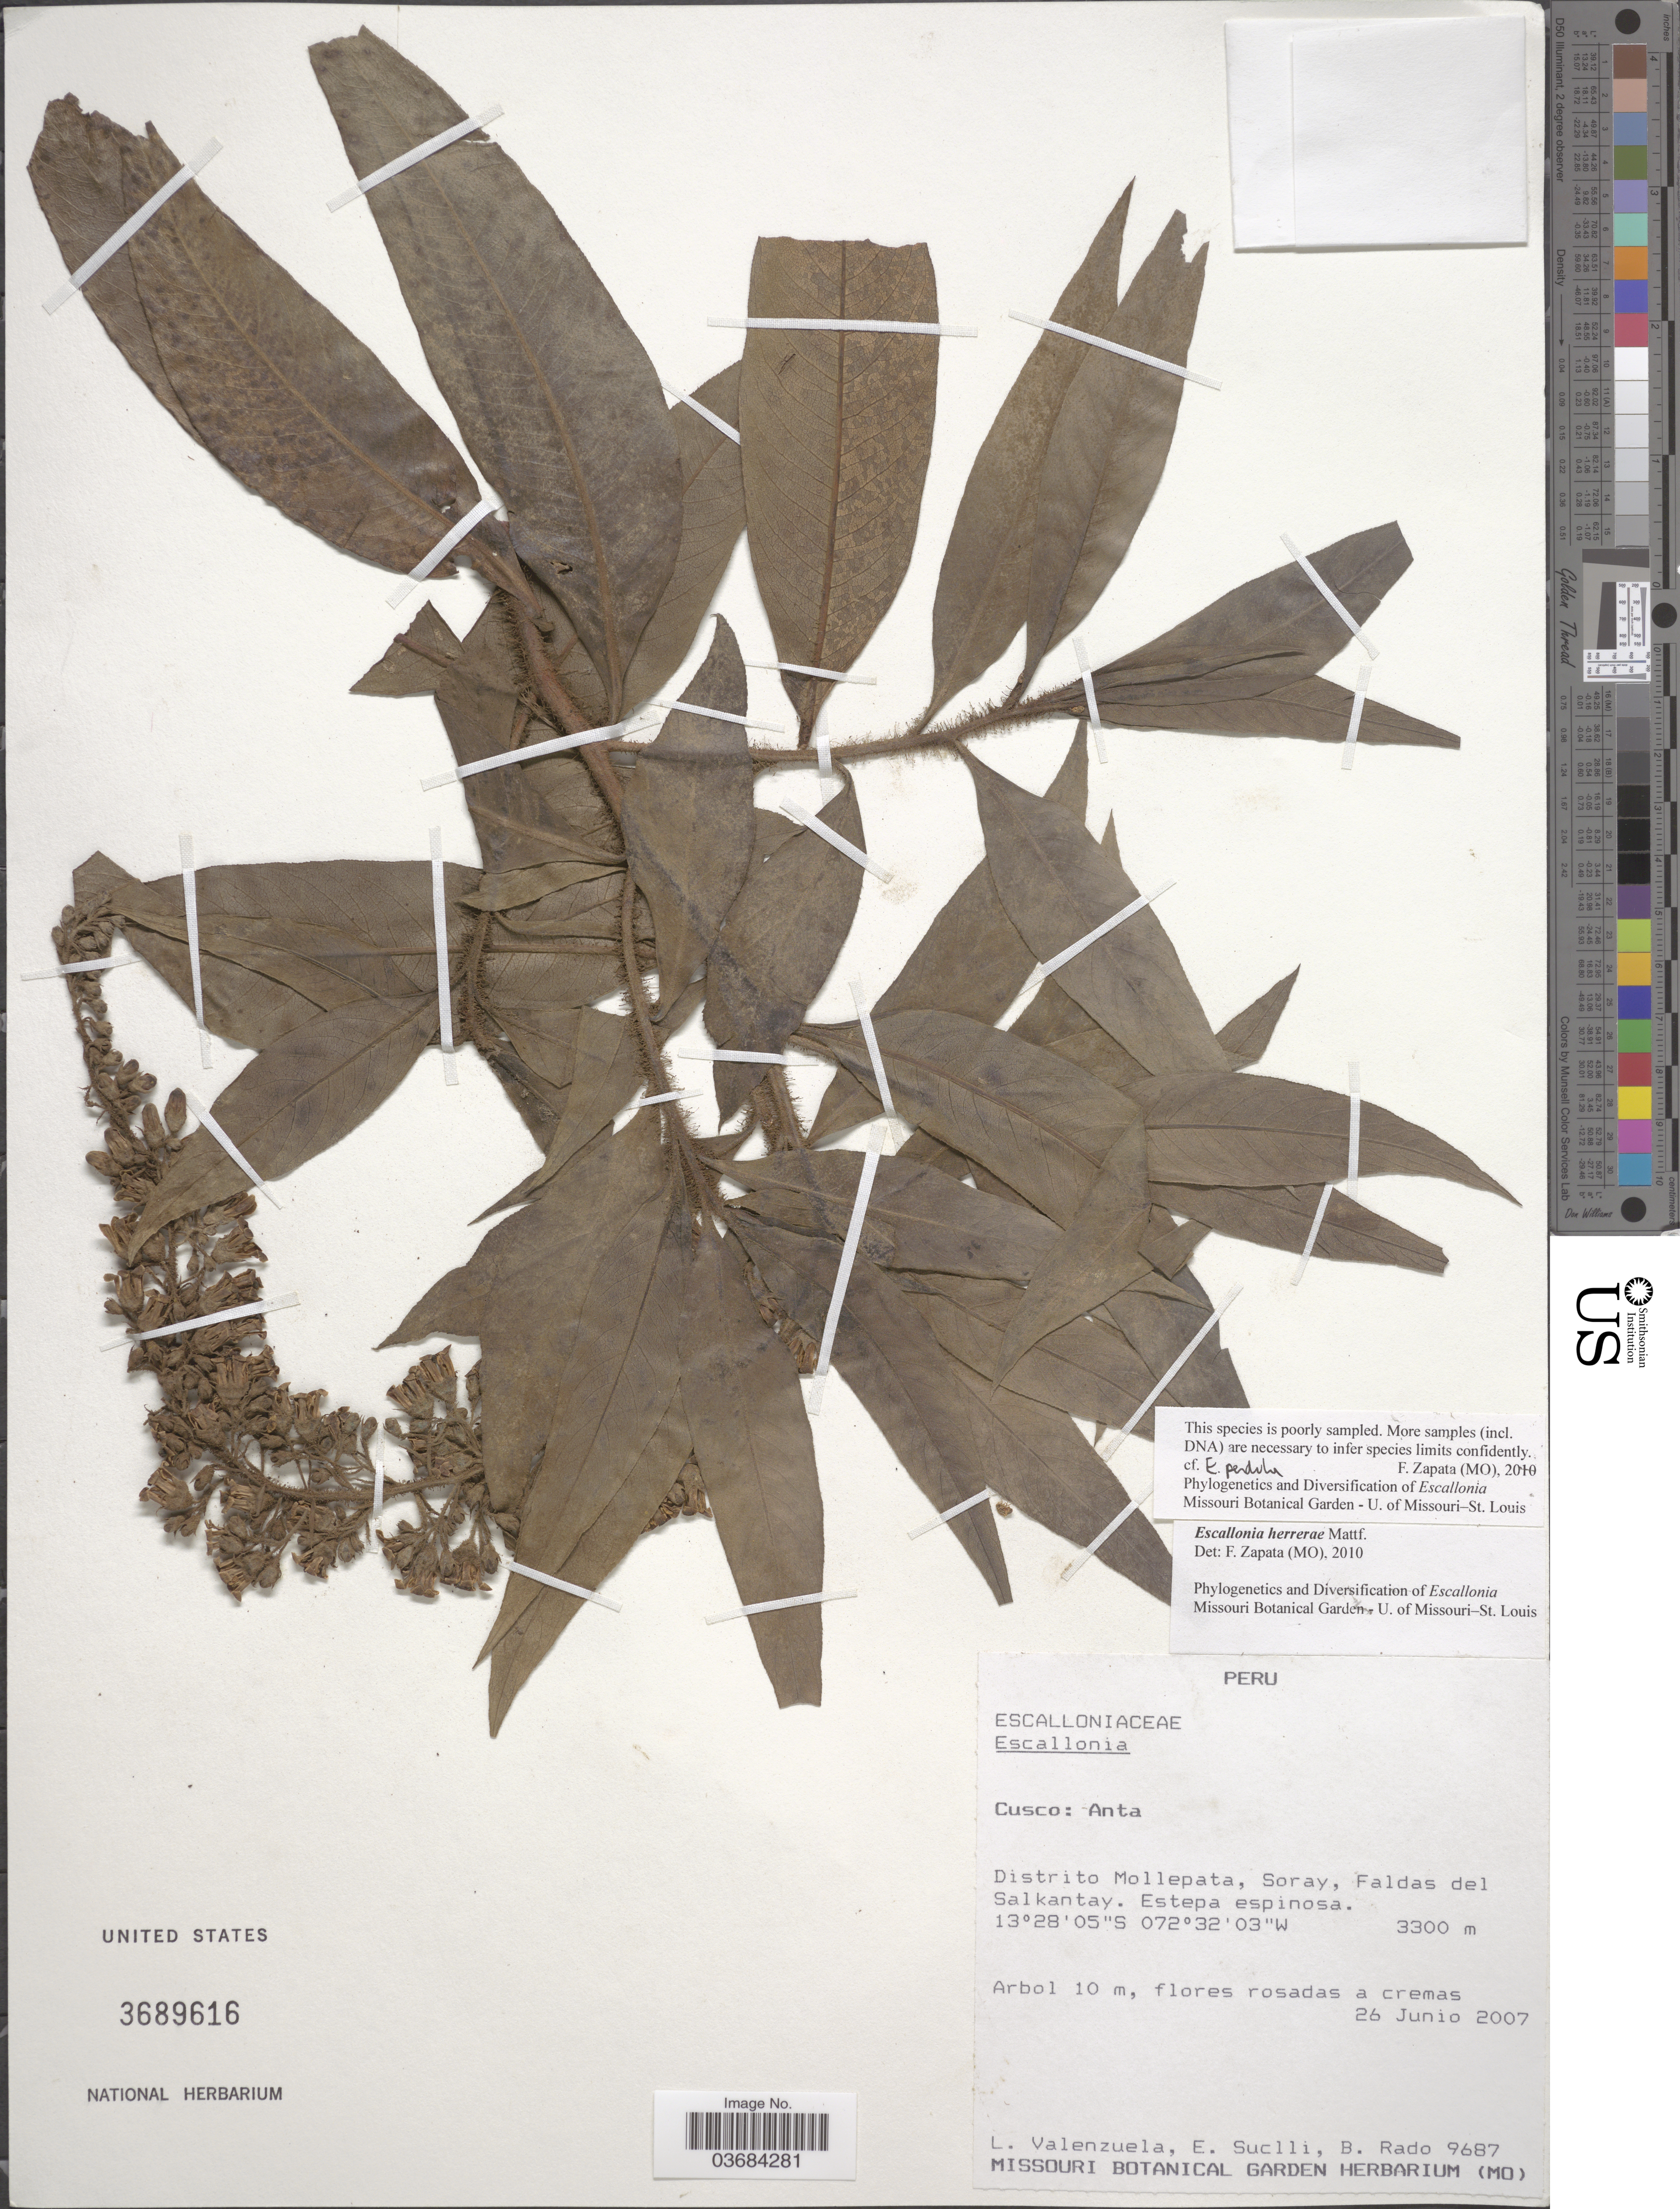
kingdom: Plantae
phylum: Tracheophyta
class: Magnoliopsida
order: Escalloniales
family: Escalloniaceae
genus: Escallonia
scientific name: Escallonia herrerae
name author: Mattf.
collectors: L. Valenzuela, E. Suclli & B. Rado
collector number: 9687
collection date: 2007-06-26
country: Peru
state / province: Cusco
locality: Anta. Distrito Mollepata, Soray, Faldas del Salkantay.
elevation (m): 3300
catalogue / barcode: US 3689616